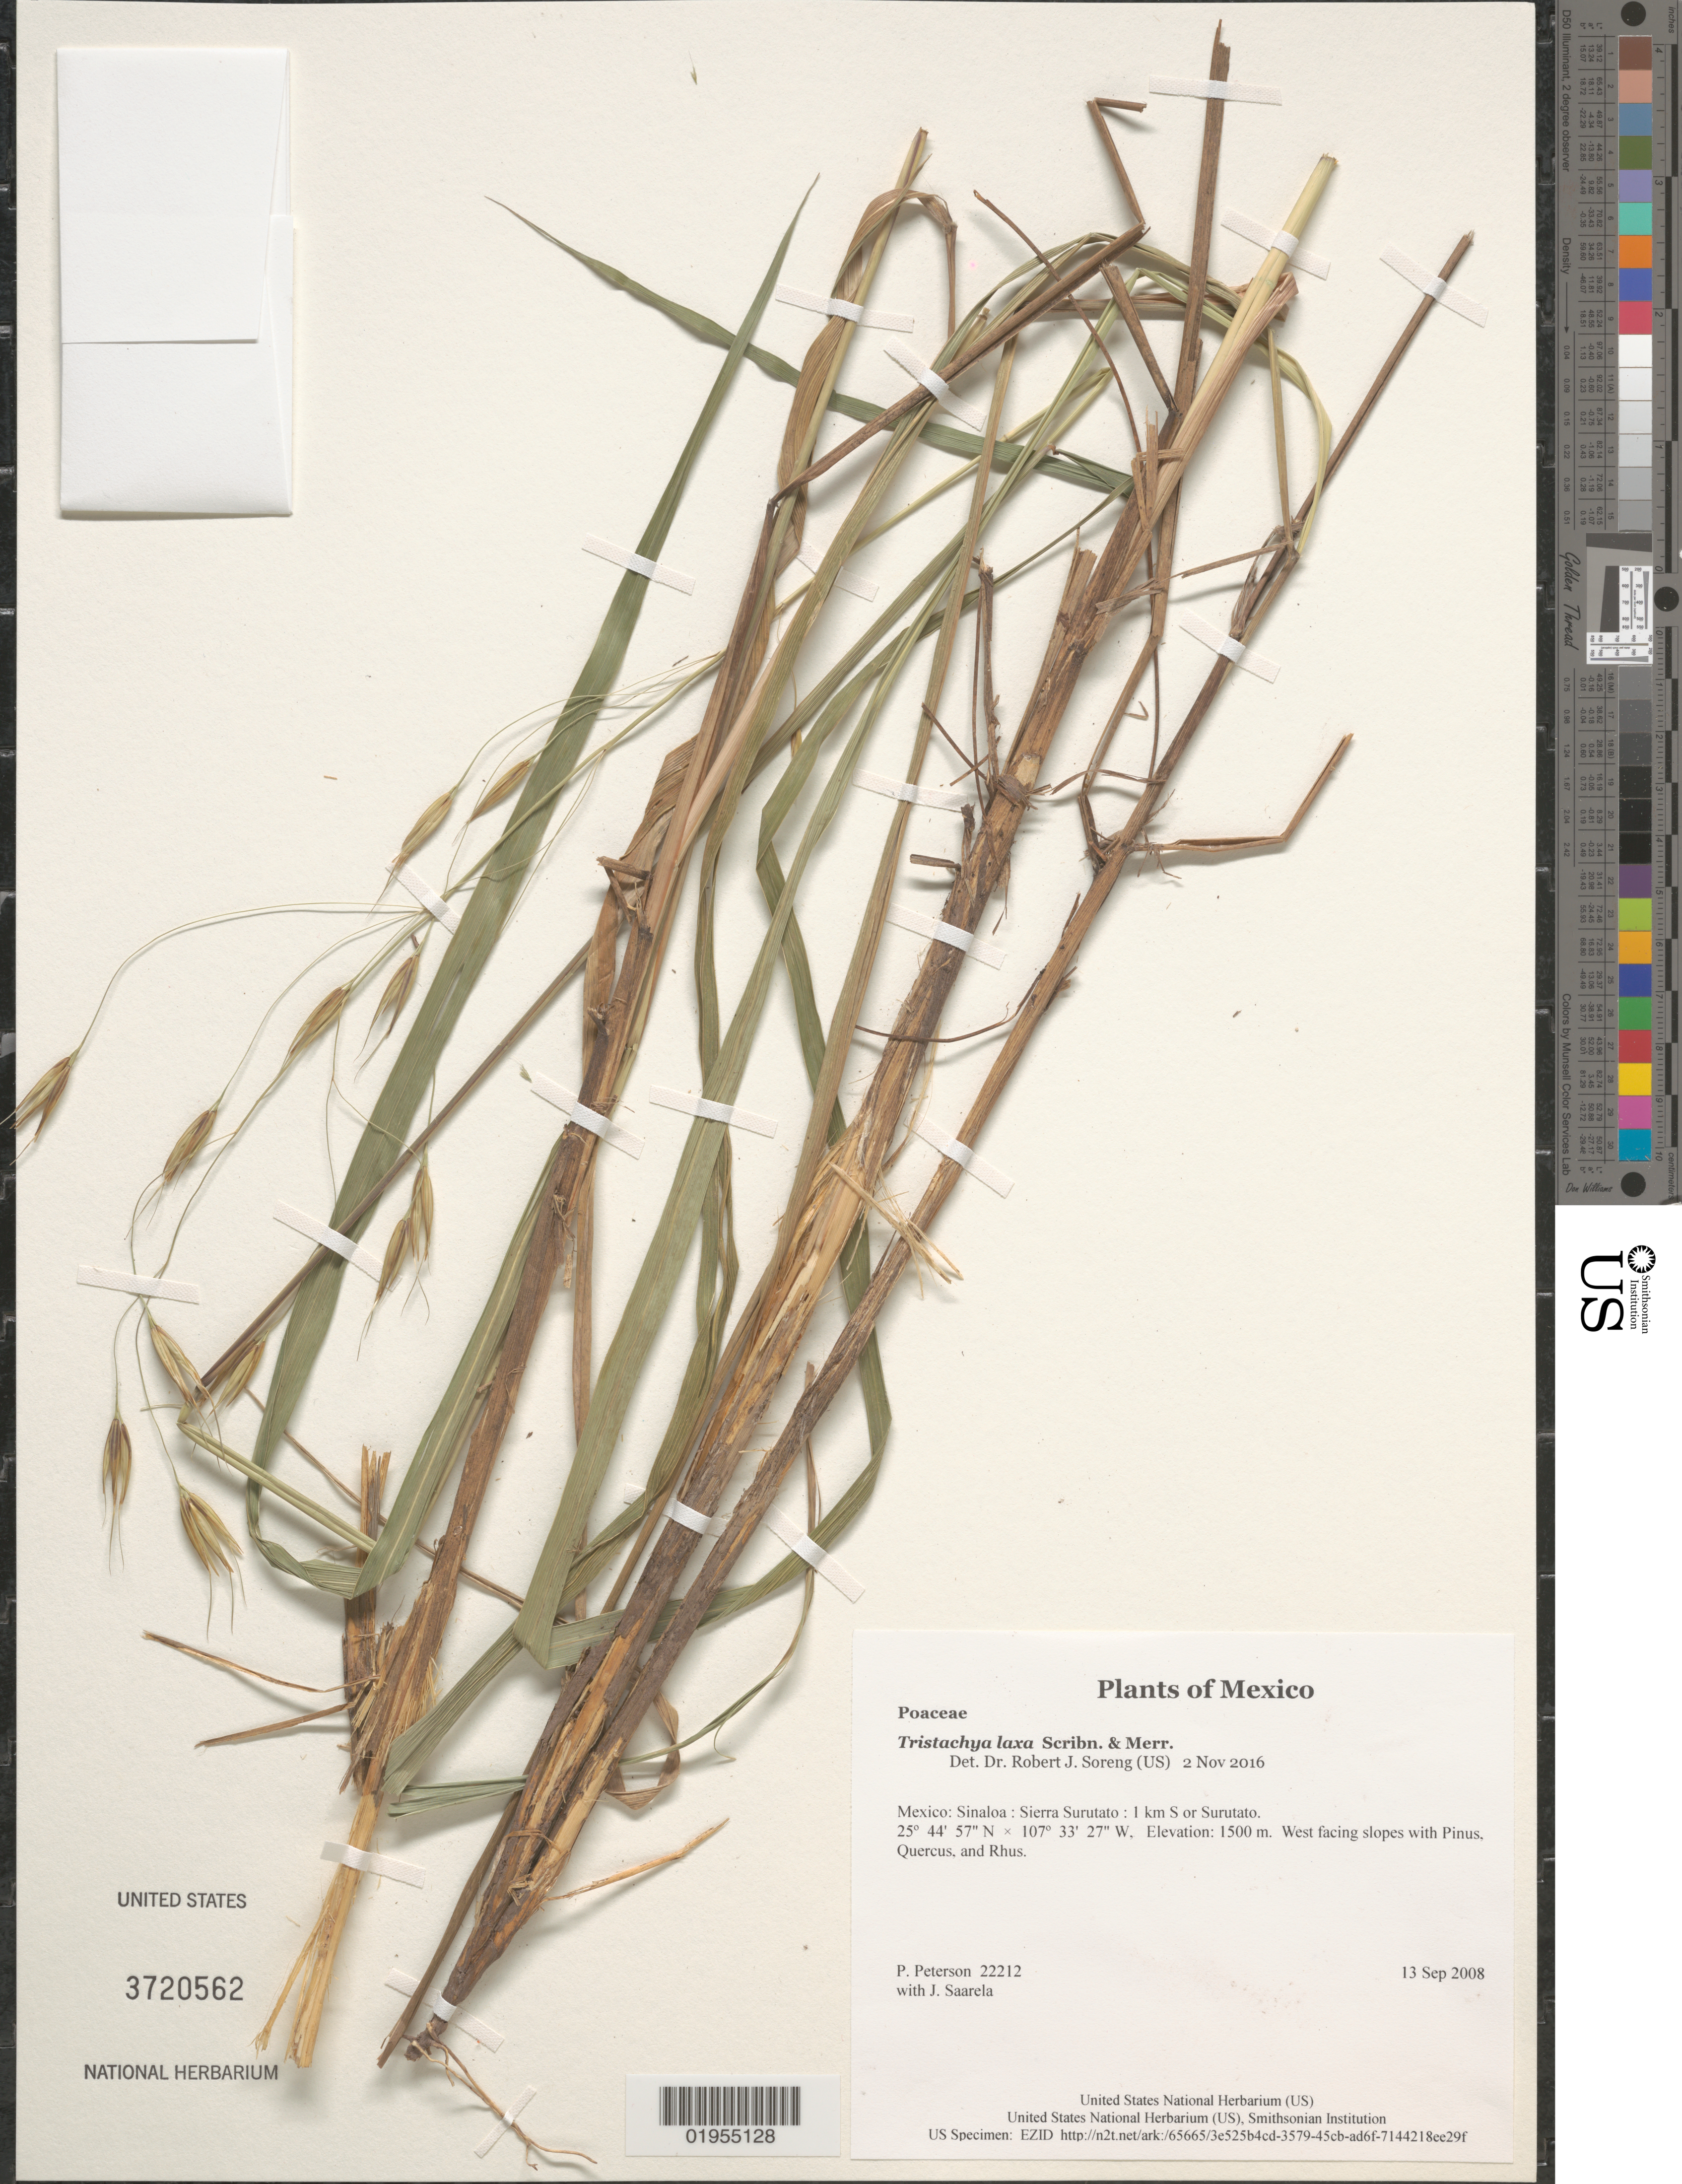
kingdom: Plantae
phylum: Tracheophyta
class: Liliopsida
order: Poales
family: Poaceae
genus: Tristachya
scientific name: Tristachya laxa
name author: Scribn. & Merr.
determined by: Soreng, Robert J., Research Associate (BOT), Smithsonian Institution - National Museum of Natural History (UNITED STATES)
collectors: P. M. Peterson & J. Saarela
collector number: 22212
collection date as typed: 13 Sep 2008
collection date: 2008-09-13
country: Mexico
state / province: Sinaloa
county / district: Sierra Surutato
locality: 1 km S or Surutato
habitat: West facing slopes with Pinus, Quercus, and Rhus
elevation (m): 1500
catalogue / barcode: US 3720562